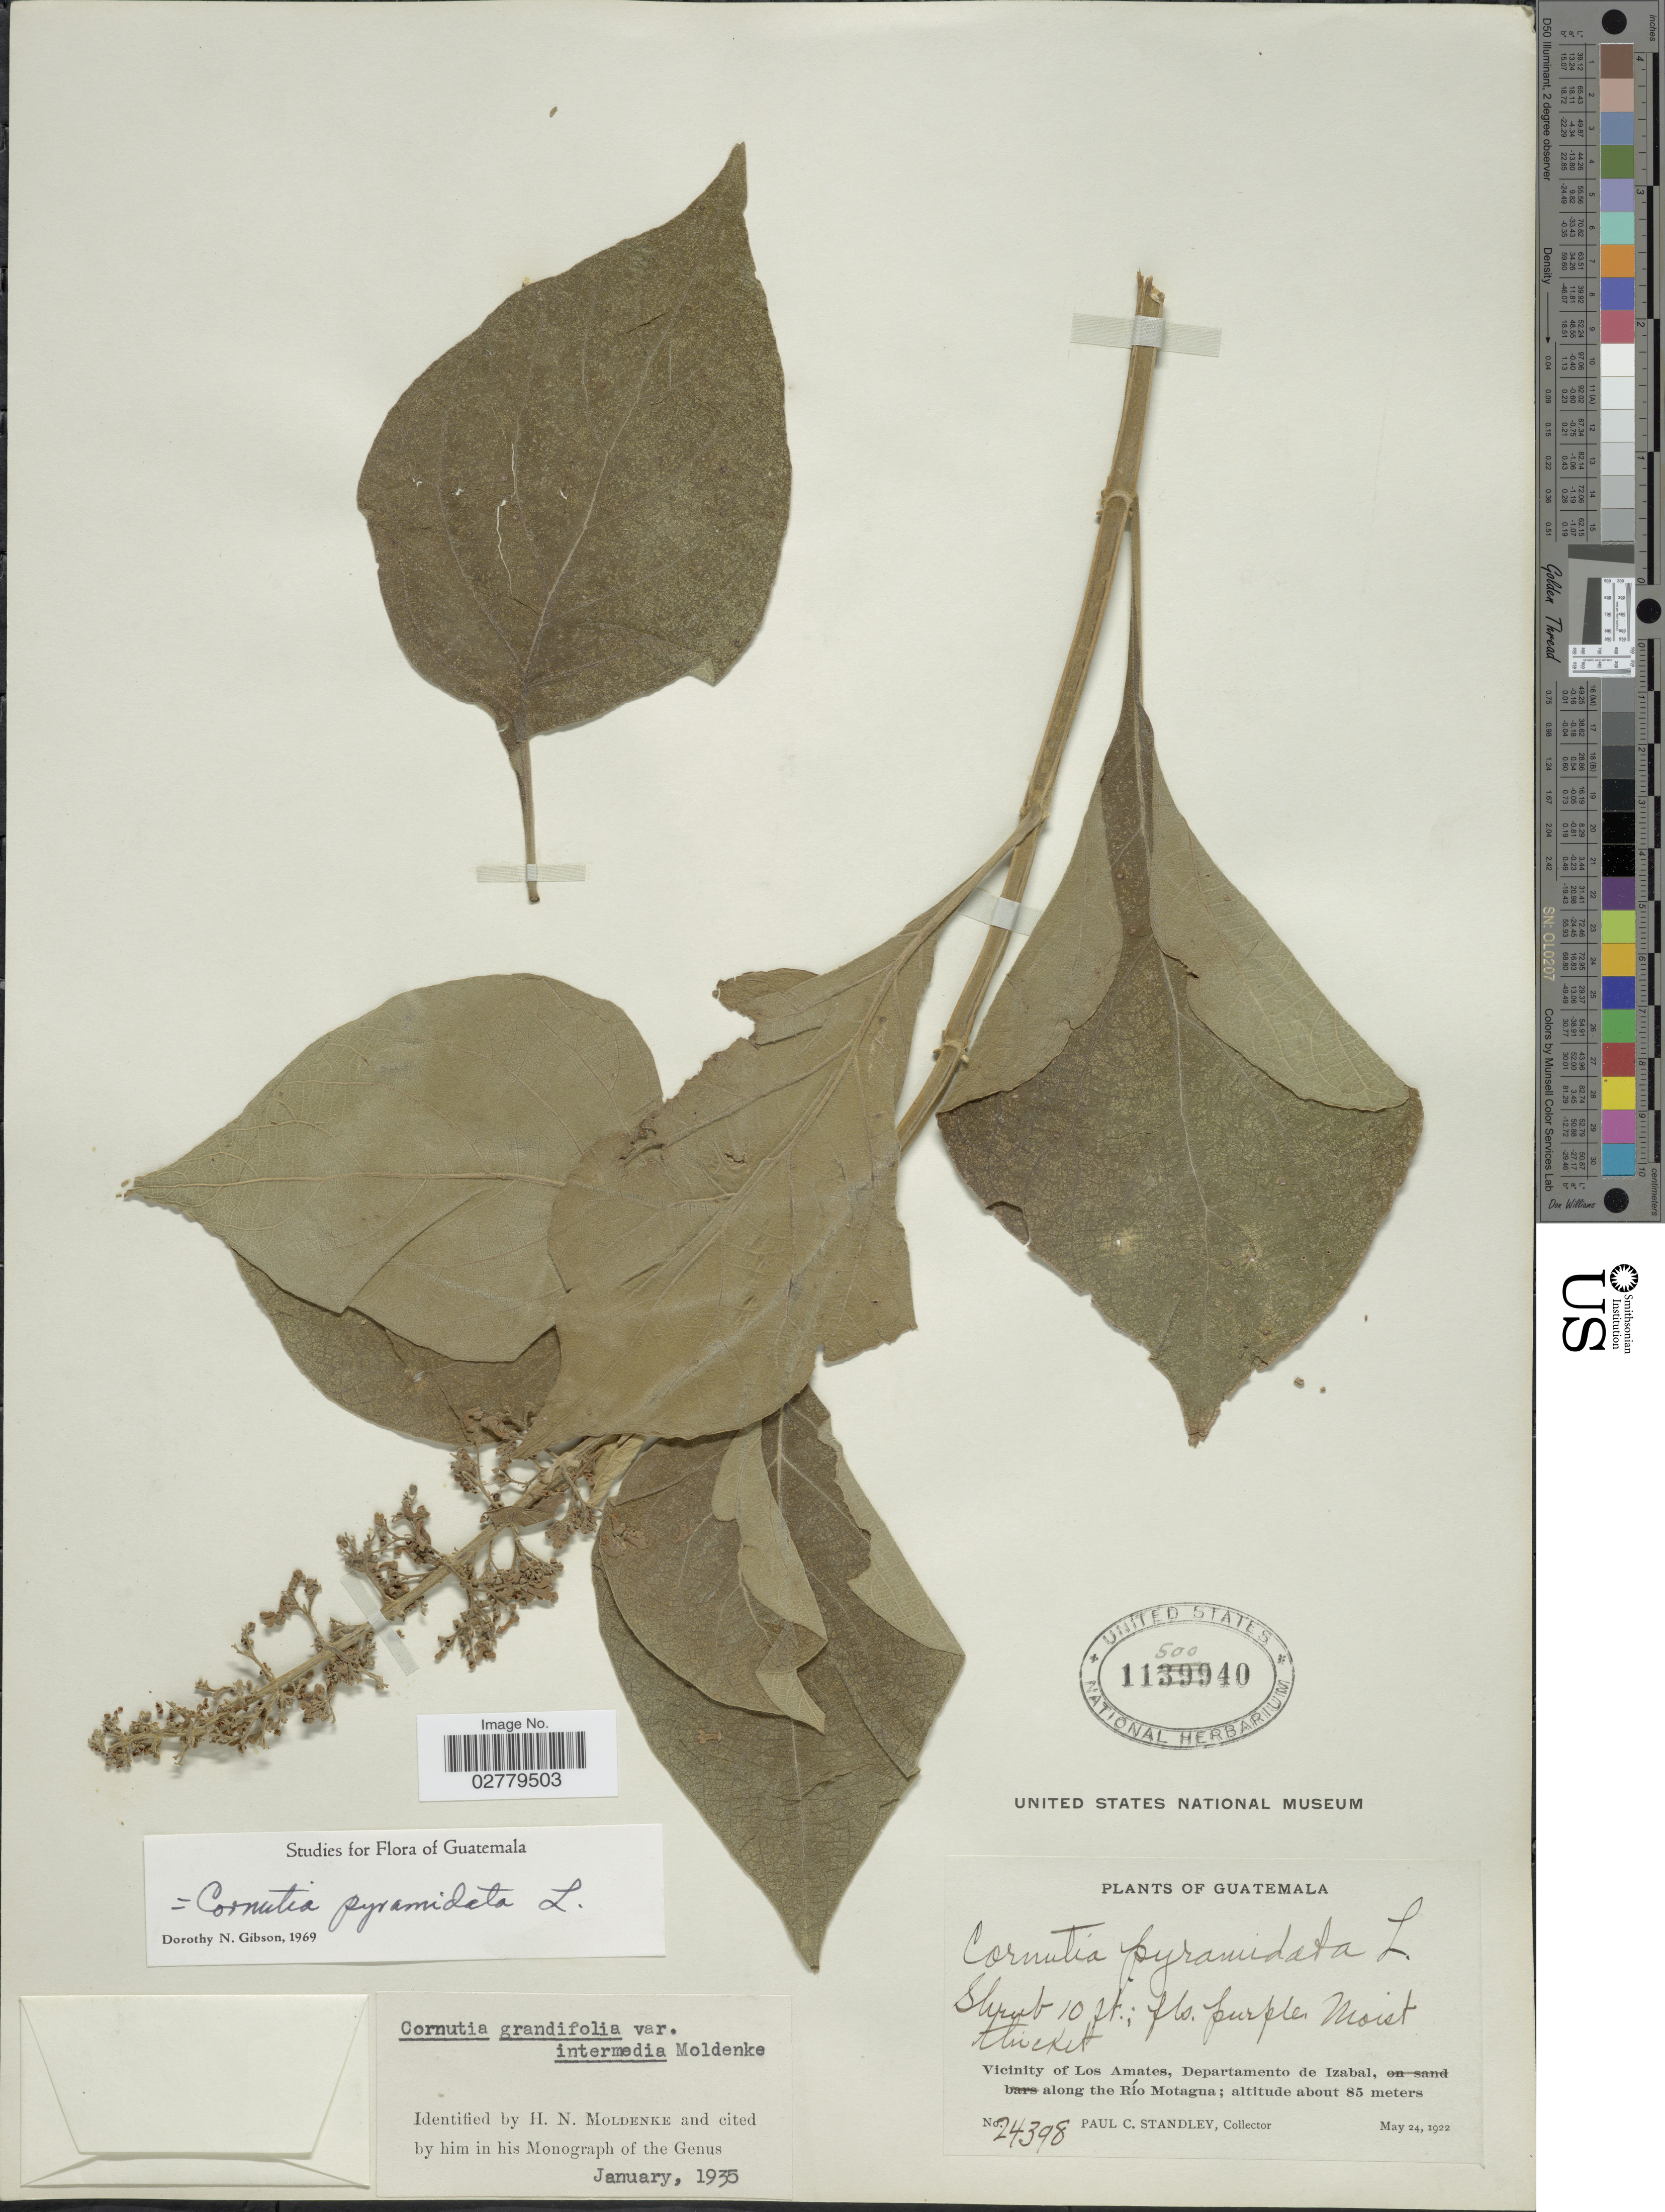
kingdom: Plantae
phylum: Tracheophyta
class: Magnoliopsida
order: Lamiales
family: Lamiaceae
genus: Cornutia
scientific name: Cornutia grandifolia var. intermedia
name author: Moldenke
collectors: P. C. Standley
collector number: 24398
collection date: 1922-05-24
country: Guatemala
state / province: Izabal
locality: Vicinity of Los Amates, Departamento de Izabal, along the Río Motagua.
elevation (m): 85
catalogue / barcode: US 1150040